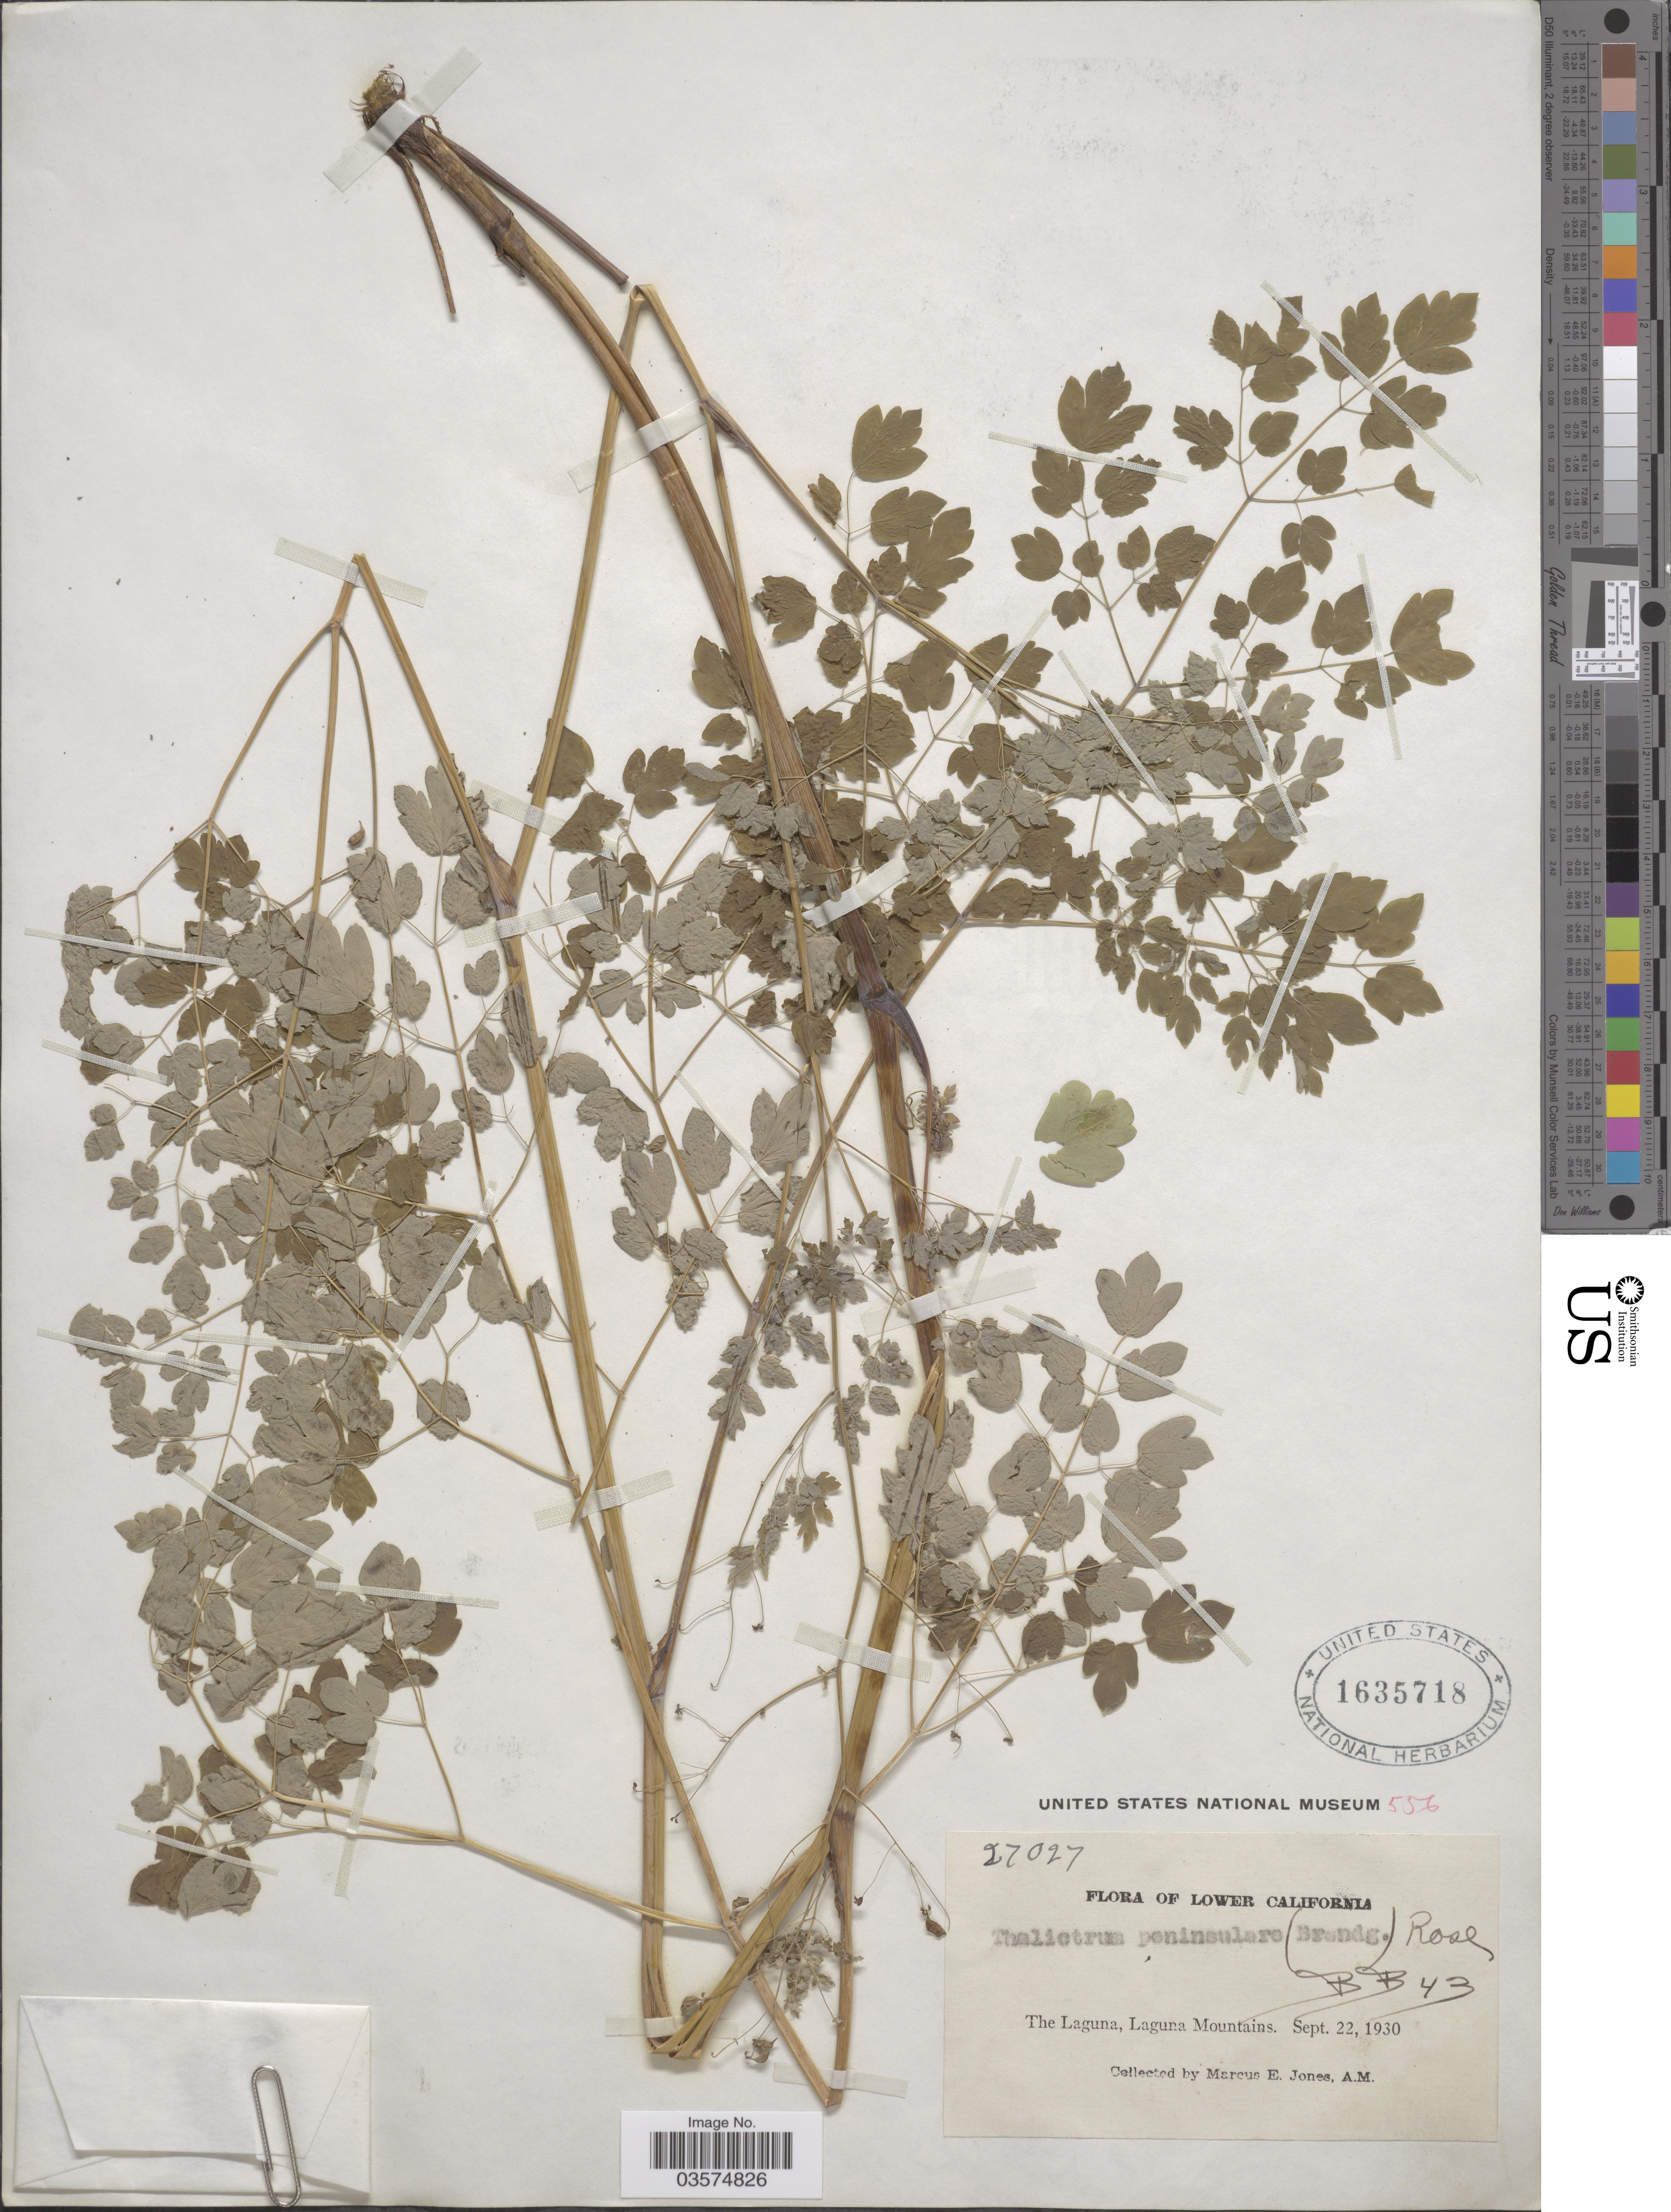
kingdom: Plantae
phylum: Tracheophyta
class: Magnoliopsida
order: Ranunculales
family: Ranunculaceae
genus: Thalictrum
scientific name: Thalictrum peninsulare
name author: (Brandegee) Rose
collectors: M. E. Jones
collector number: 27027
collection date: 1930-09-22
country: Mexico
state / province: Baja California Norte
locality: Lower California, The Laguna, Laguna Mountains.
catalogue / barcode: US 1635718